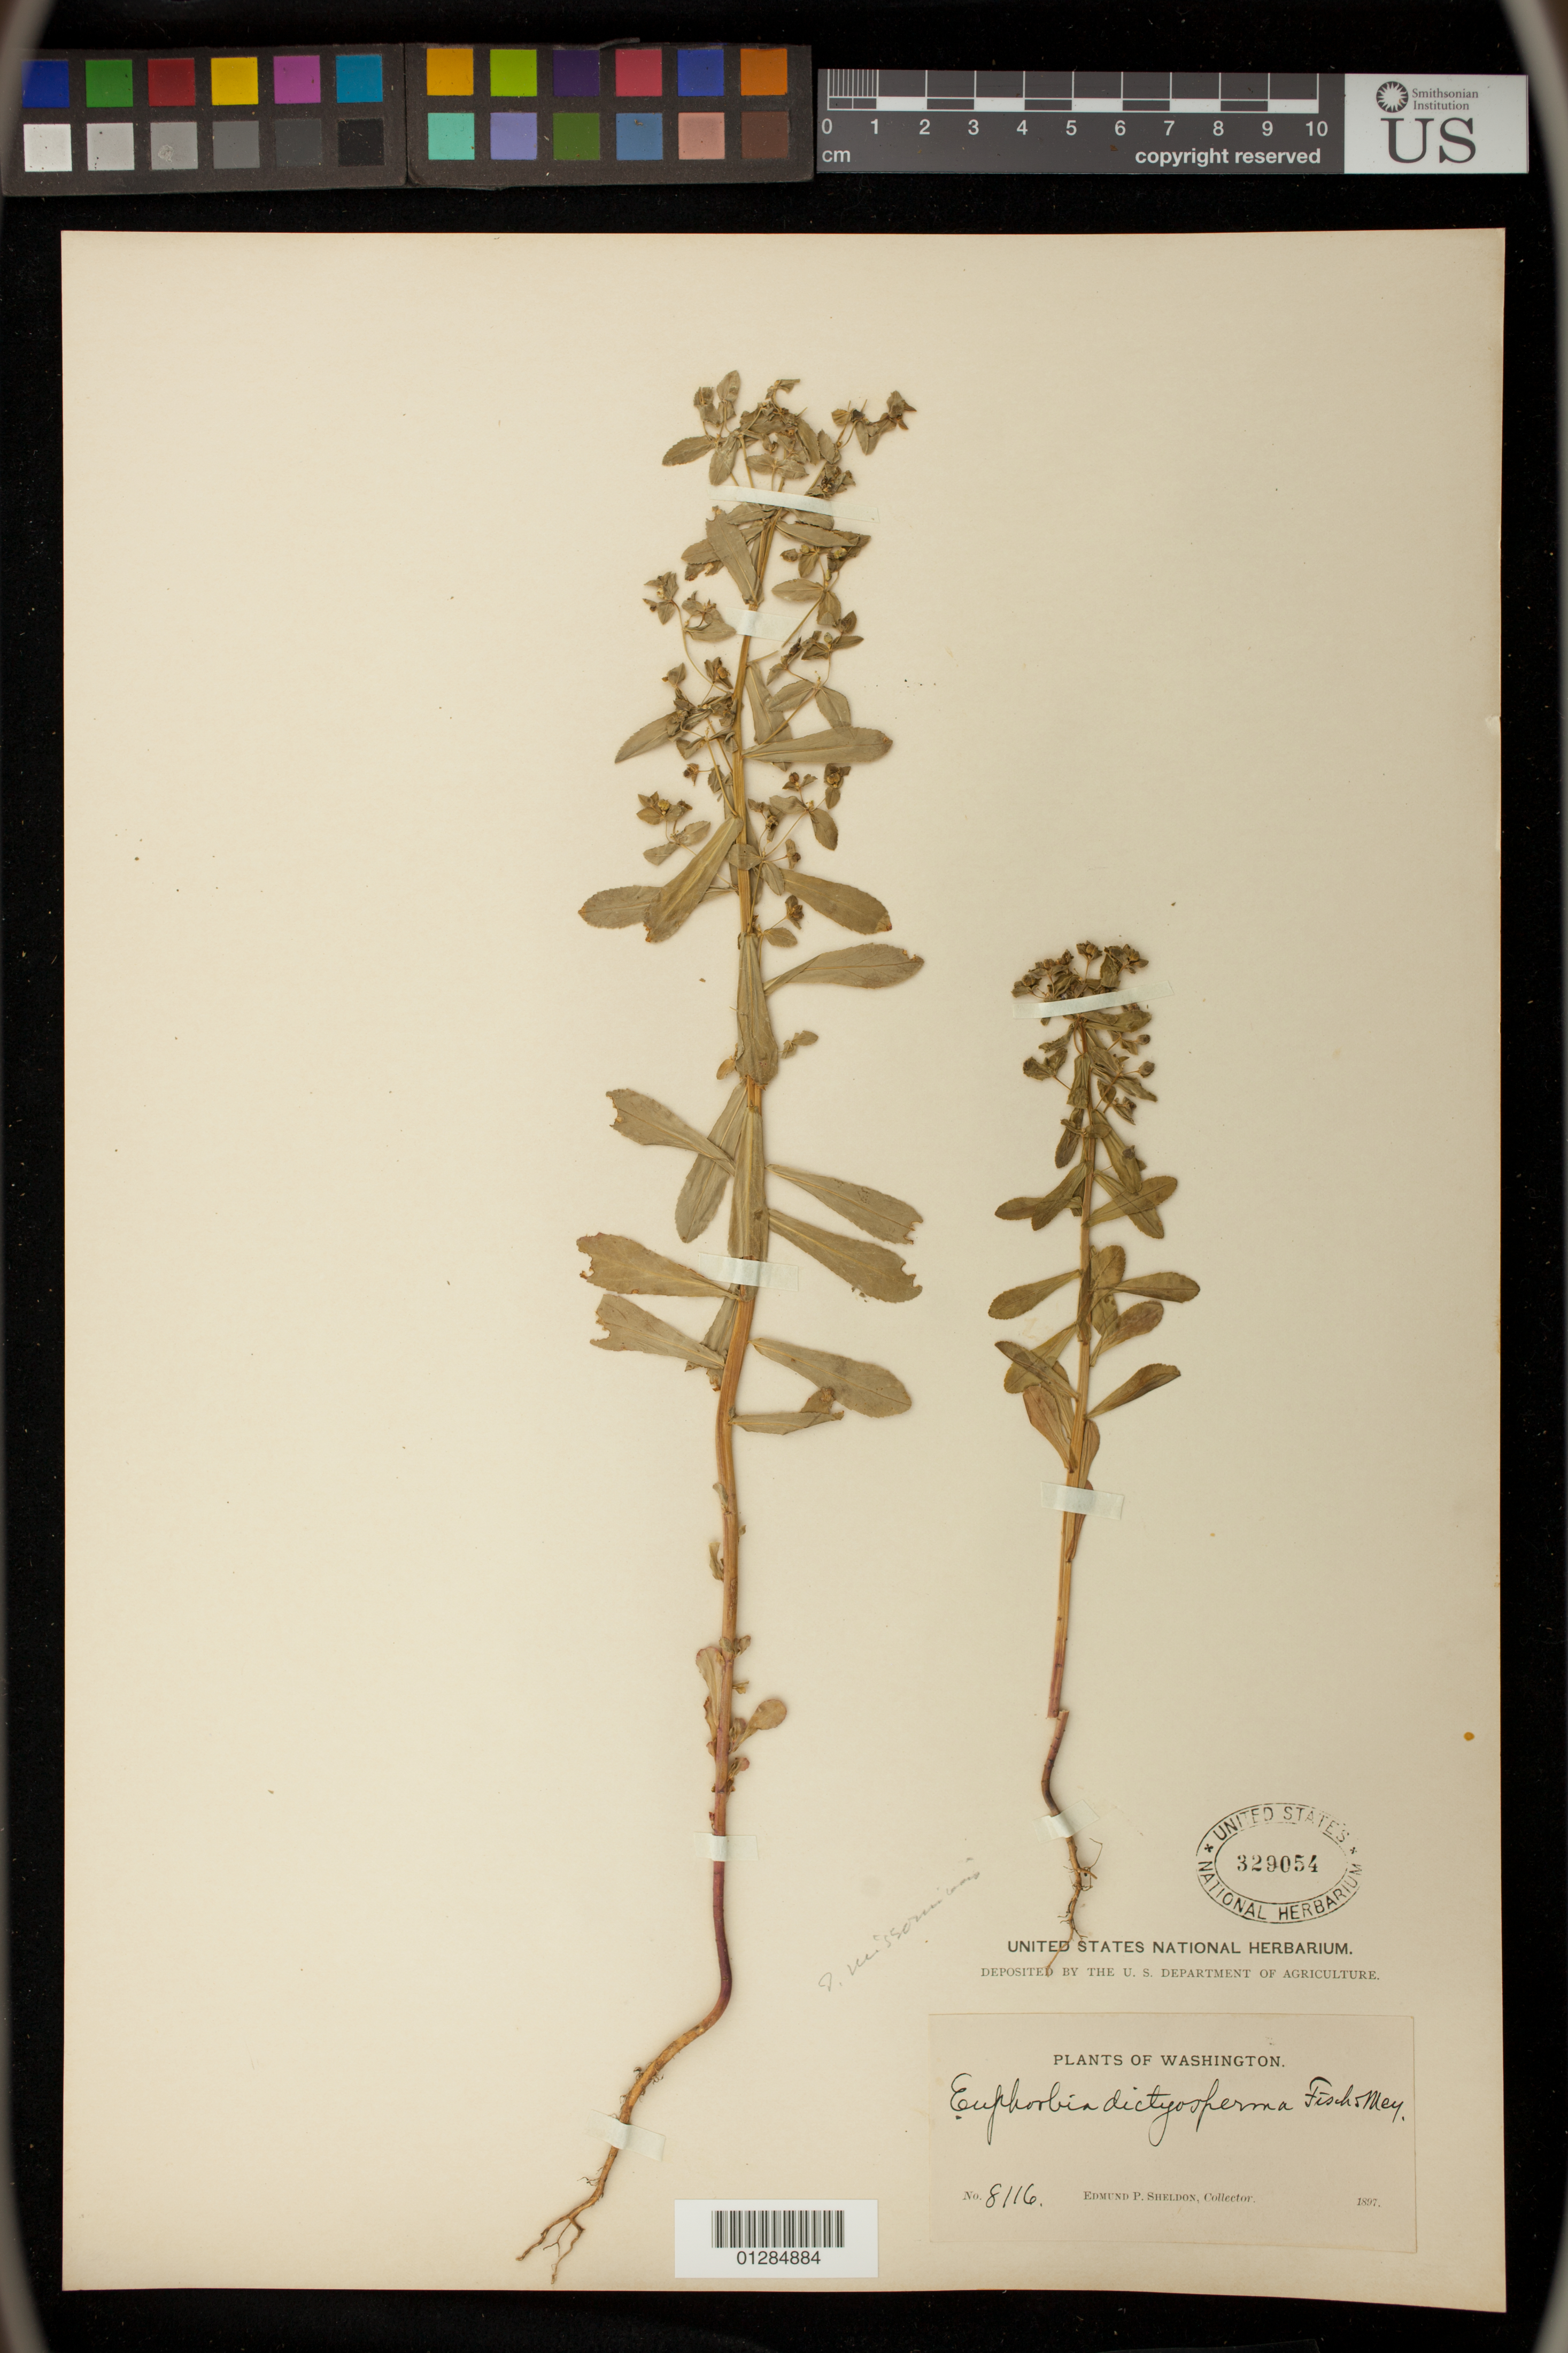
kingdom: Plantae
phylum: Tracheophyta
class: Magnoliopsida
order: Malpighiales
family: Euphorbiaceae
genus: Euphorbia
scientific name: Euphorbia spathulata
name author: Lam.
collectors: E. P. Sheldon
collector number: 8116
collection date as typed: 1897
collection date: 1897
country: United States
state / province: Washington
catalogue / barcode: US 329054